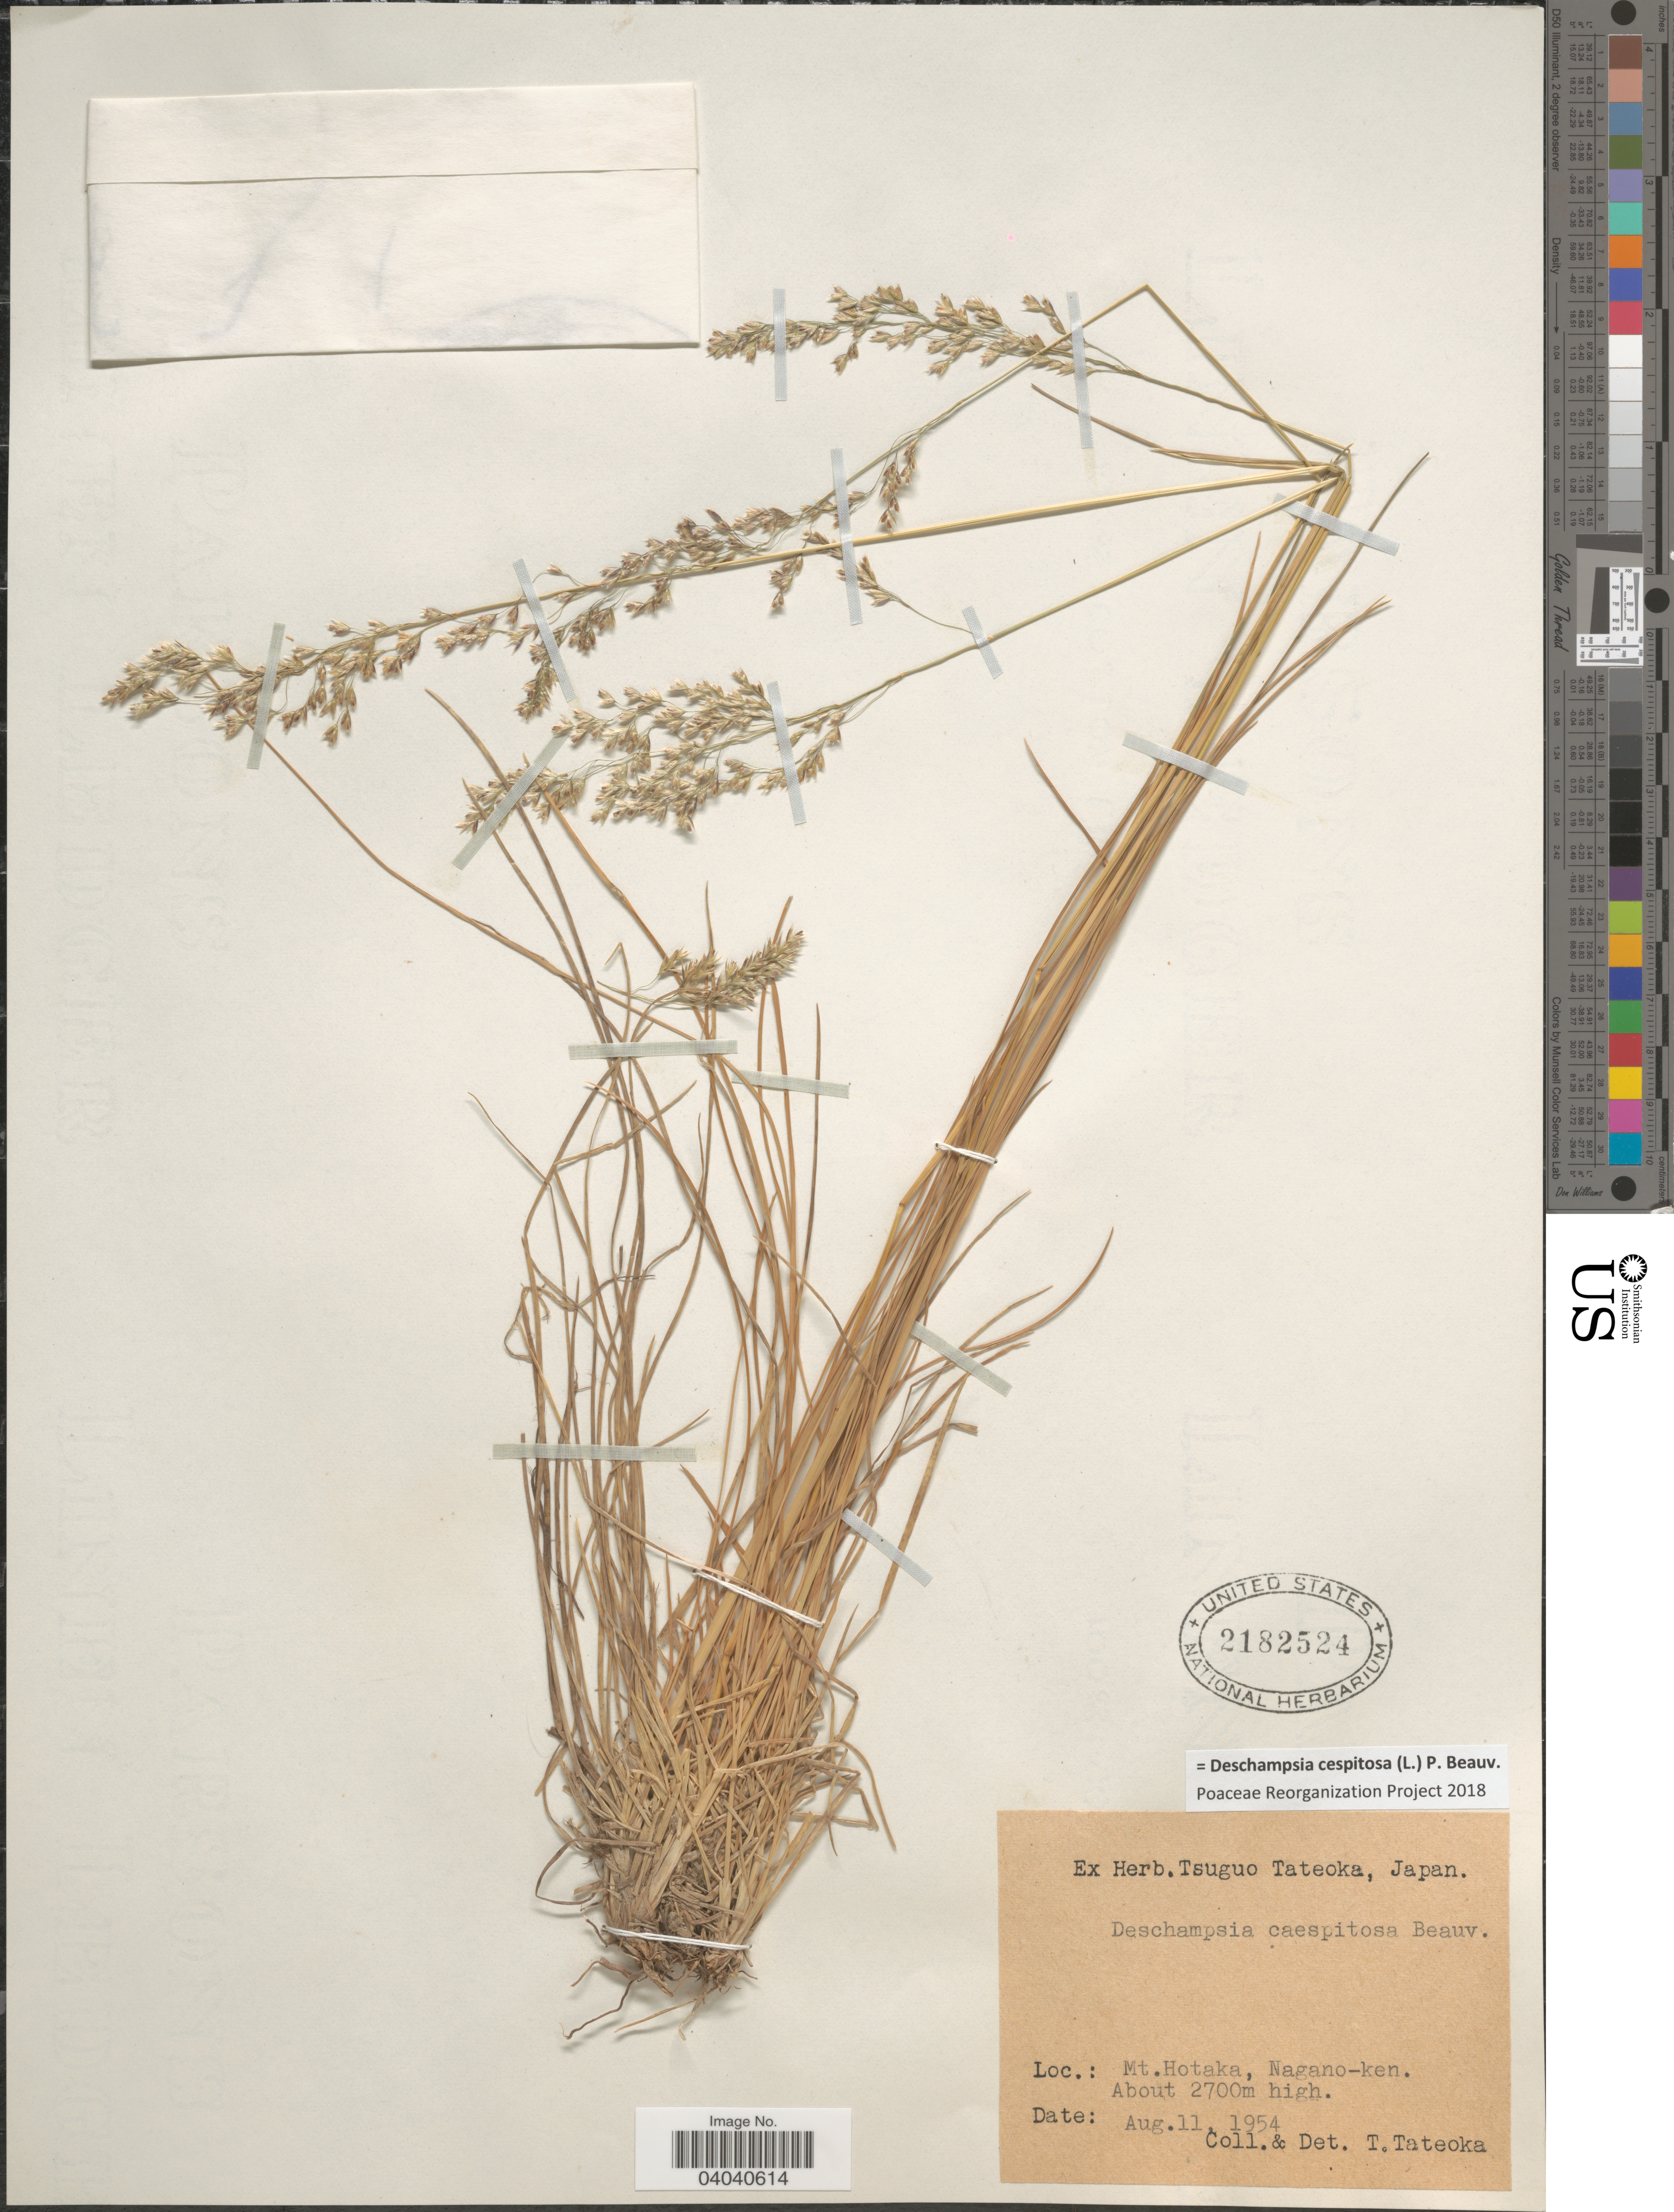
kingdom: Plantae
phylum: Tracheophyta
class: Liliopsida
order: Poales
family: Poaceae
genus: Deschampsia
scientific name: Deschampsia cespitosa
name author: (L.) P. Beauv.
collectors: T. Tateoka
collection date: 1954-08-11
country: Japan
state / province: Nagano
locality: Mt.Hotaka, Nagano-ken.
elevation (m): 2700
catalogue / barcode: US 2182524